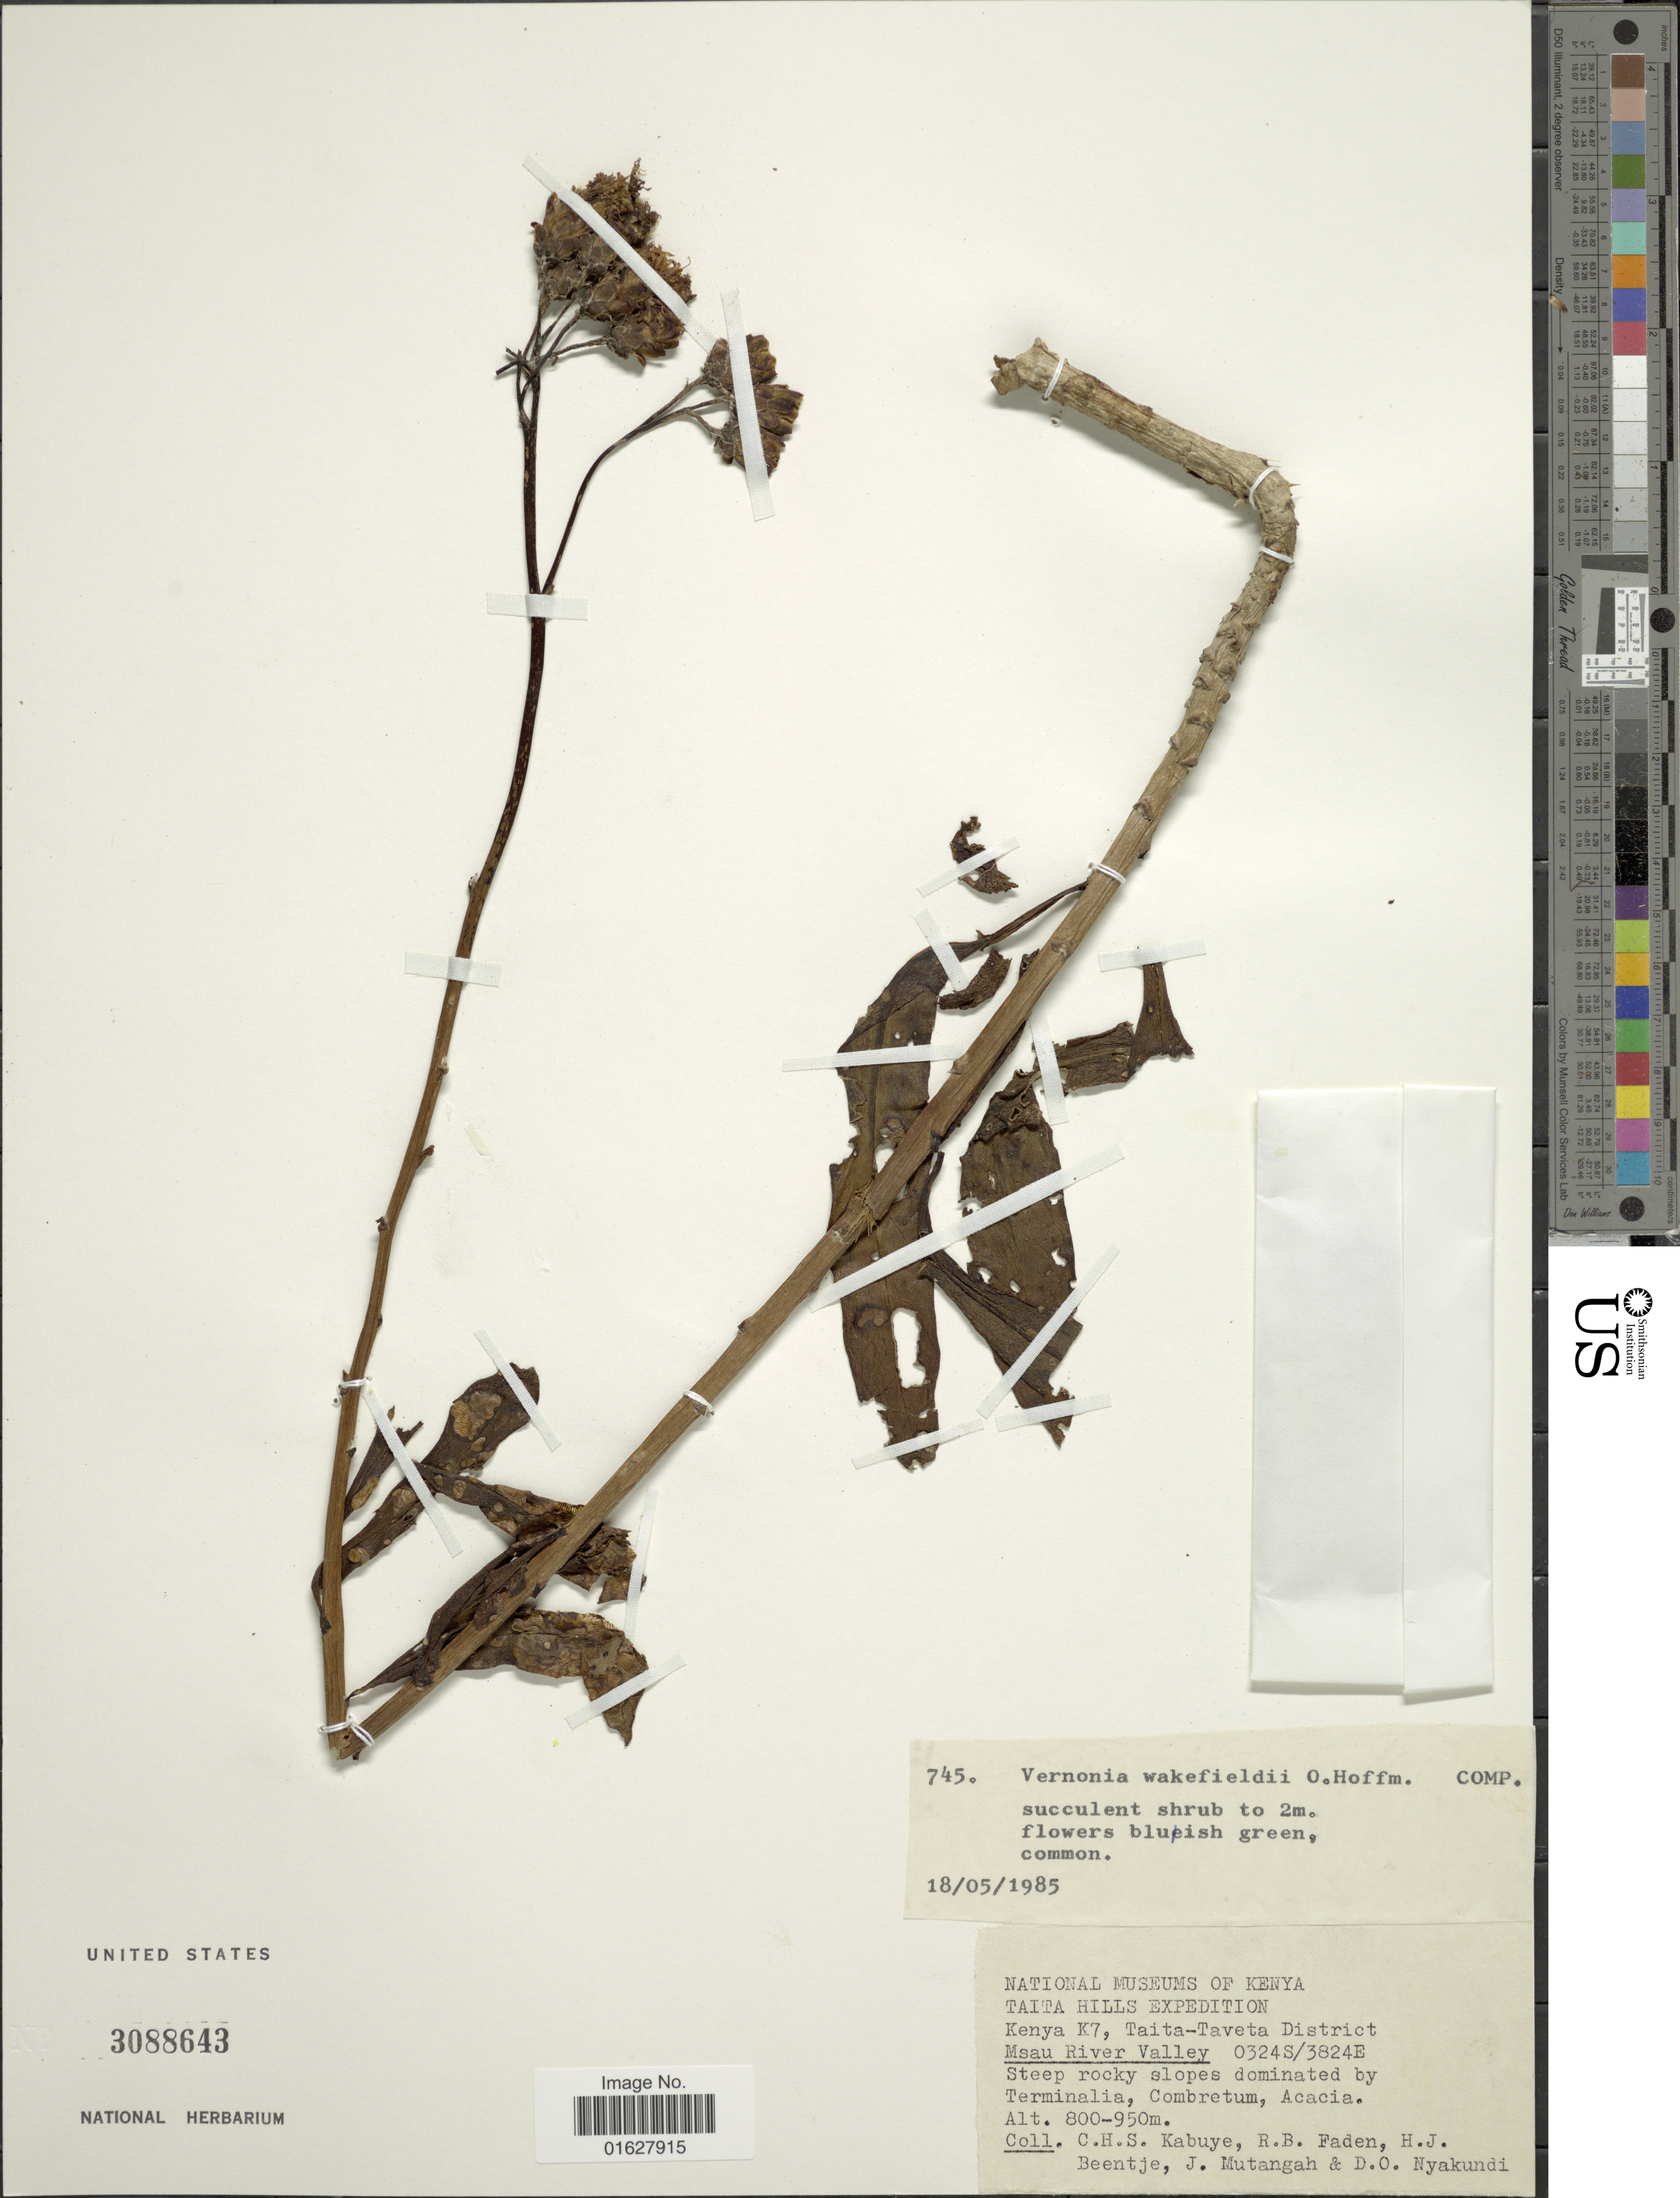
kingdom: Plantae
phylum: Tracheophyta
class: Magnoliopsida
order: Asterales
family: Asteraceae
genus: Vernonia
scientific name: Vernonia wakefieldii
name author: Oliv.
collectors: C. Kabuye, R. B. Faden, H. J. Beentje, J. Mutangah & D. Nyakundi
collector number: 745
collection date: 1985-05-18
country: Kenya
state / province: Taita Taveta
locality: Kenya K7, Taita-Taveta District. Msau River Valley. Steep rocky slopes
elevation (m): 800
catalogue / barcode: US 3088643